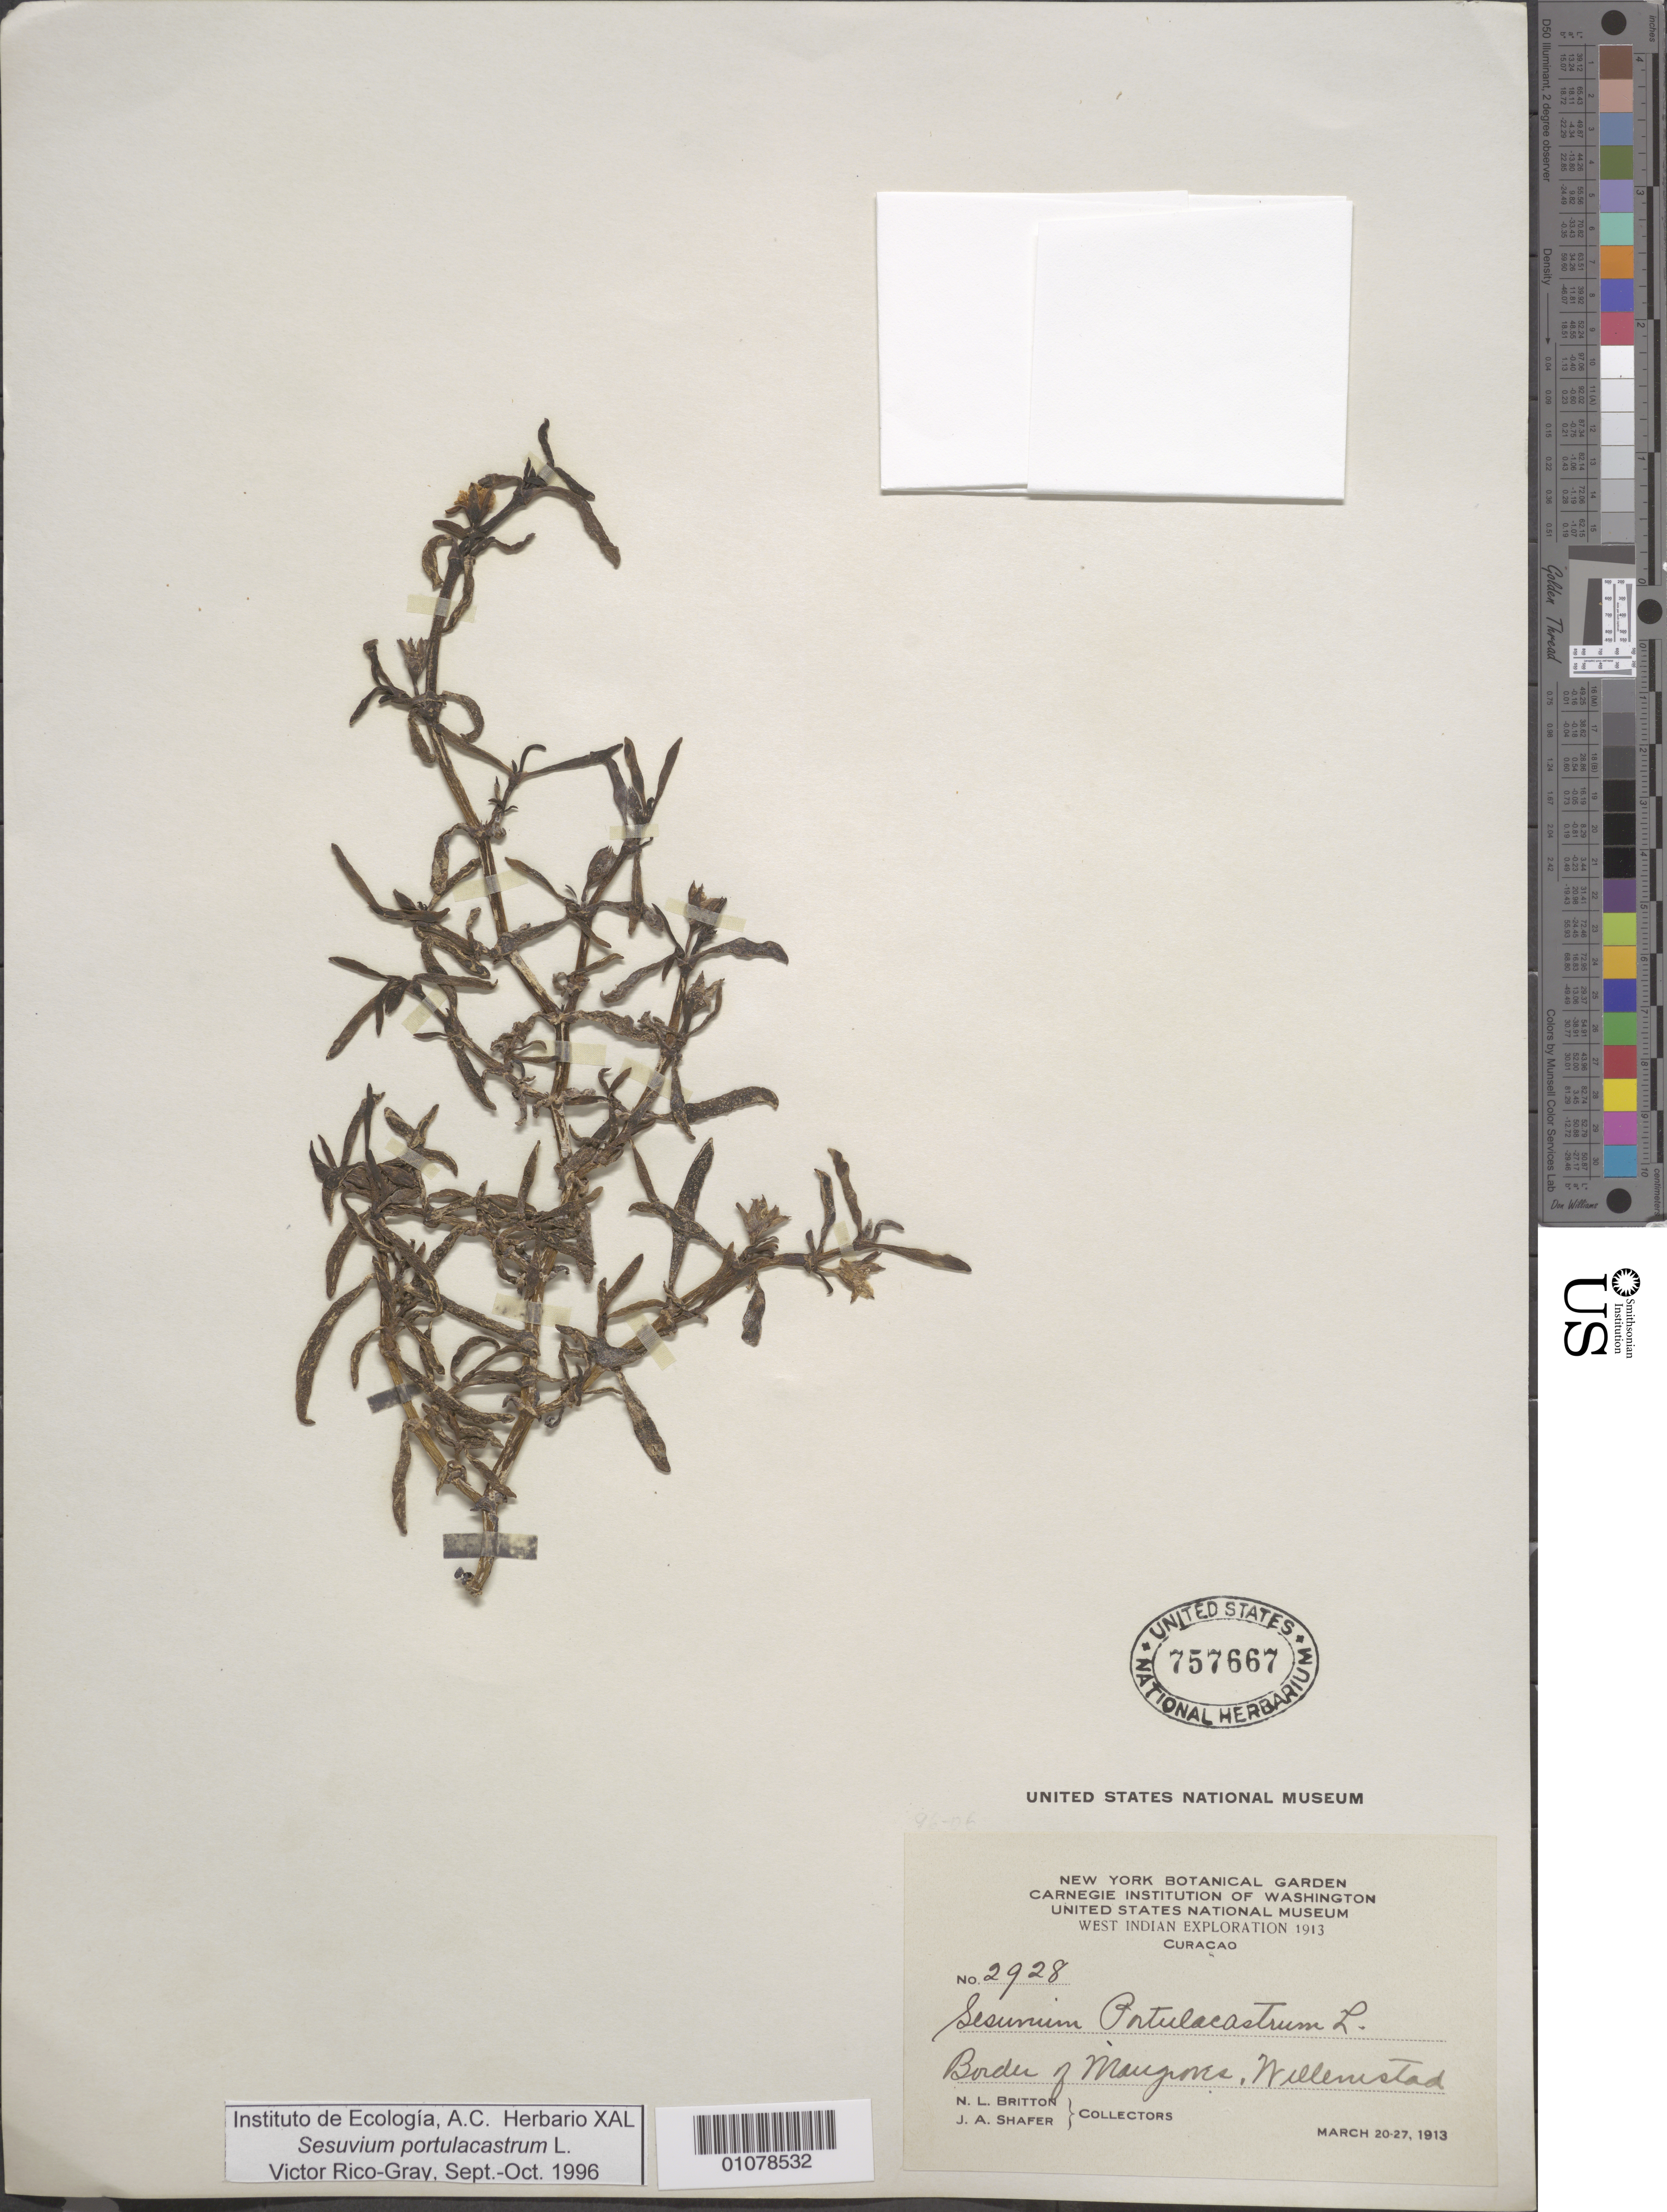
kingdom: Plantae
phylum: Tracheophyta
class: Magnoliopsida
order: Caryophyllales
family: Aizoaceae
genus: Sesuvium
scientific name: Sesuvium portulacastrum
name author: (L.) L.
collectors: N. Britton & J. A. Shafer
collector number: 2928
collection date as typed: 20 Mar 1913 to 27 Mar 1913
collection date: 1913-03-20/1913-03-27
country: Curaçao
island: Curaçao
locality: Curacao, border of Mangroves, Willemstad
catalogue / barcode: US 757667